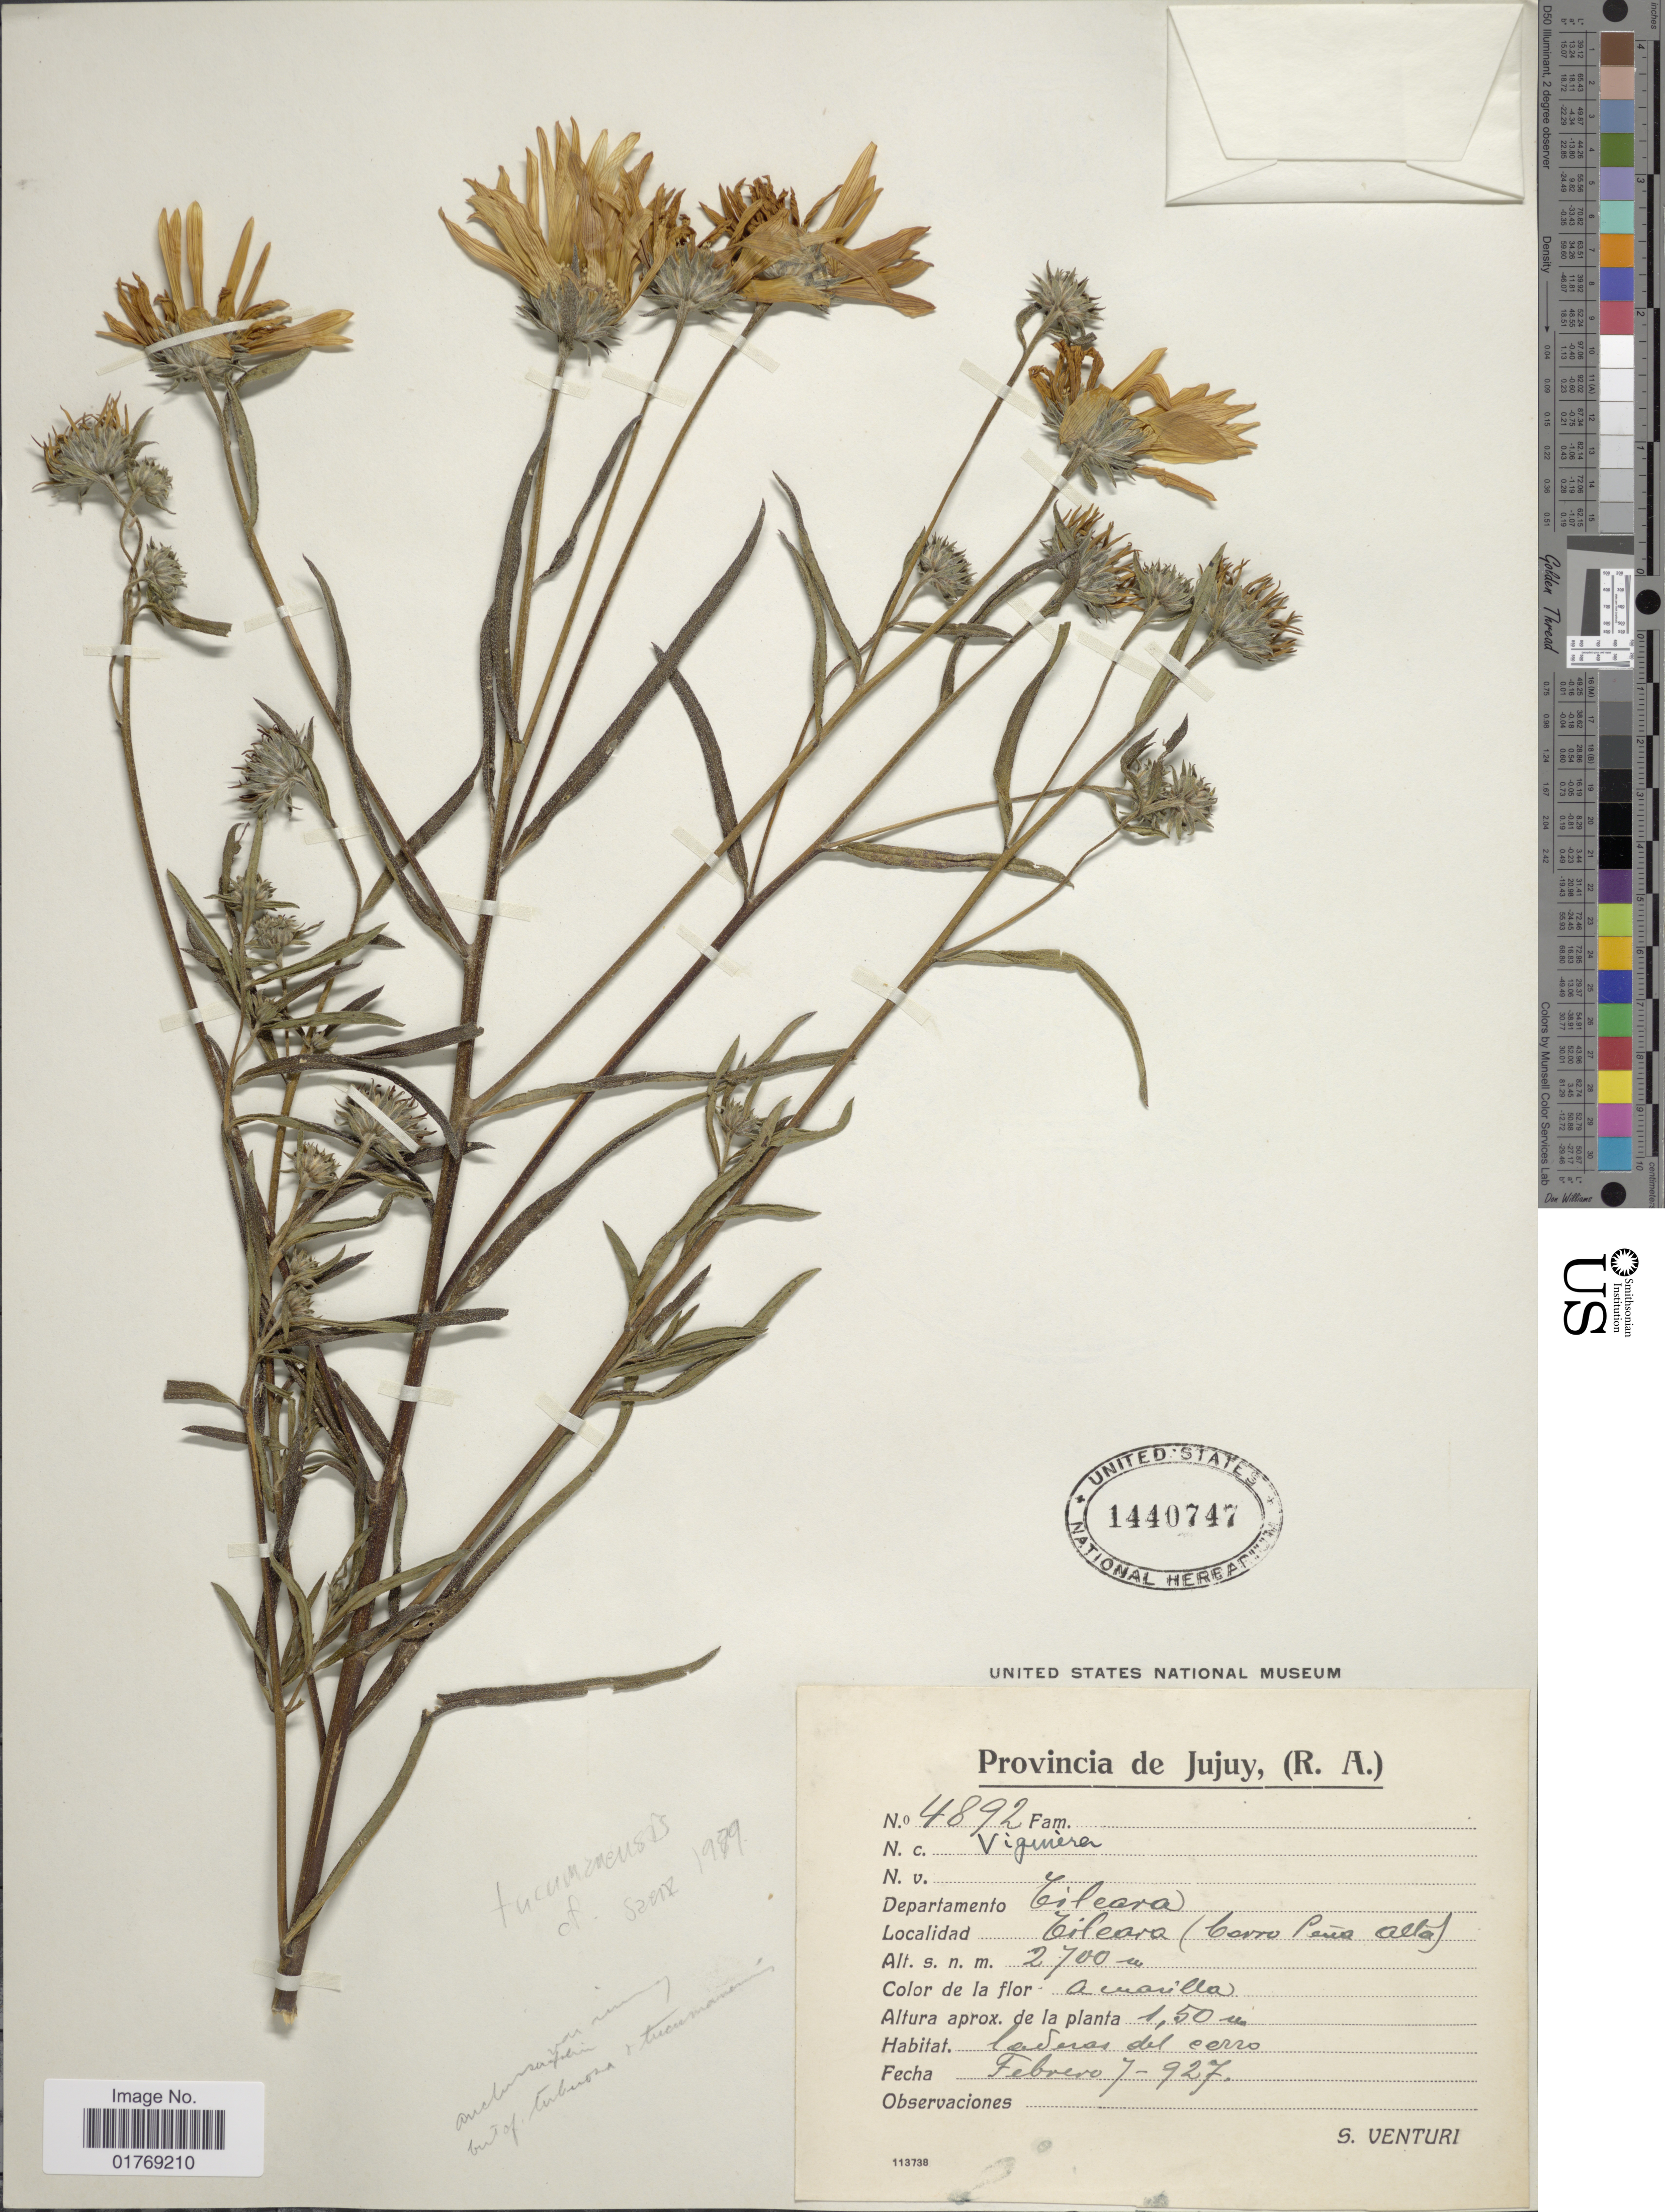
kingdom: Plantae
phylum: Tracheophyta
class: Magnoliopsida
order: Asterales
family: Asteraceae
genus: Viguiera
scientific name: Viguiera tucumanensis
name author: (Hook. & Arn.) Griseb.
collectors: S. Venturi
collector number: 4892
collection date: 1927-02-07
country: Argentina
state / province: Jujuy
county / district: Tilcara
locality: Tilcara (Cerro Peña Alta)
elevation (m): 2700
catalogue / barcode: US 1440747